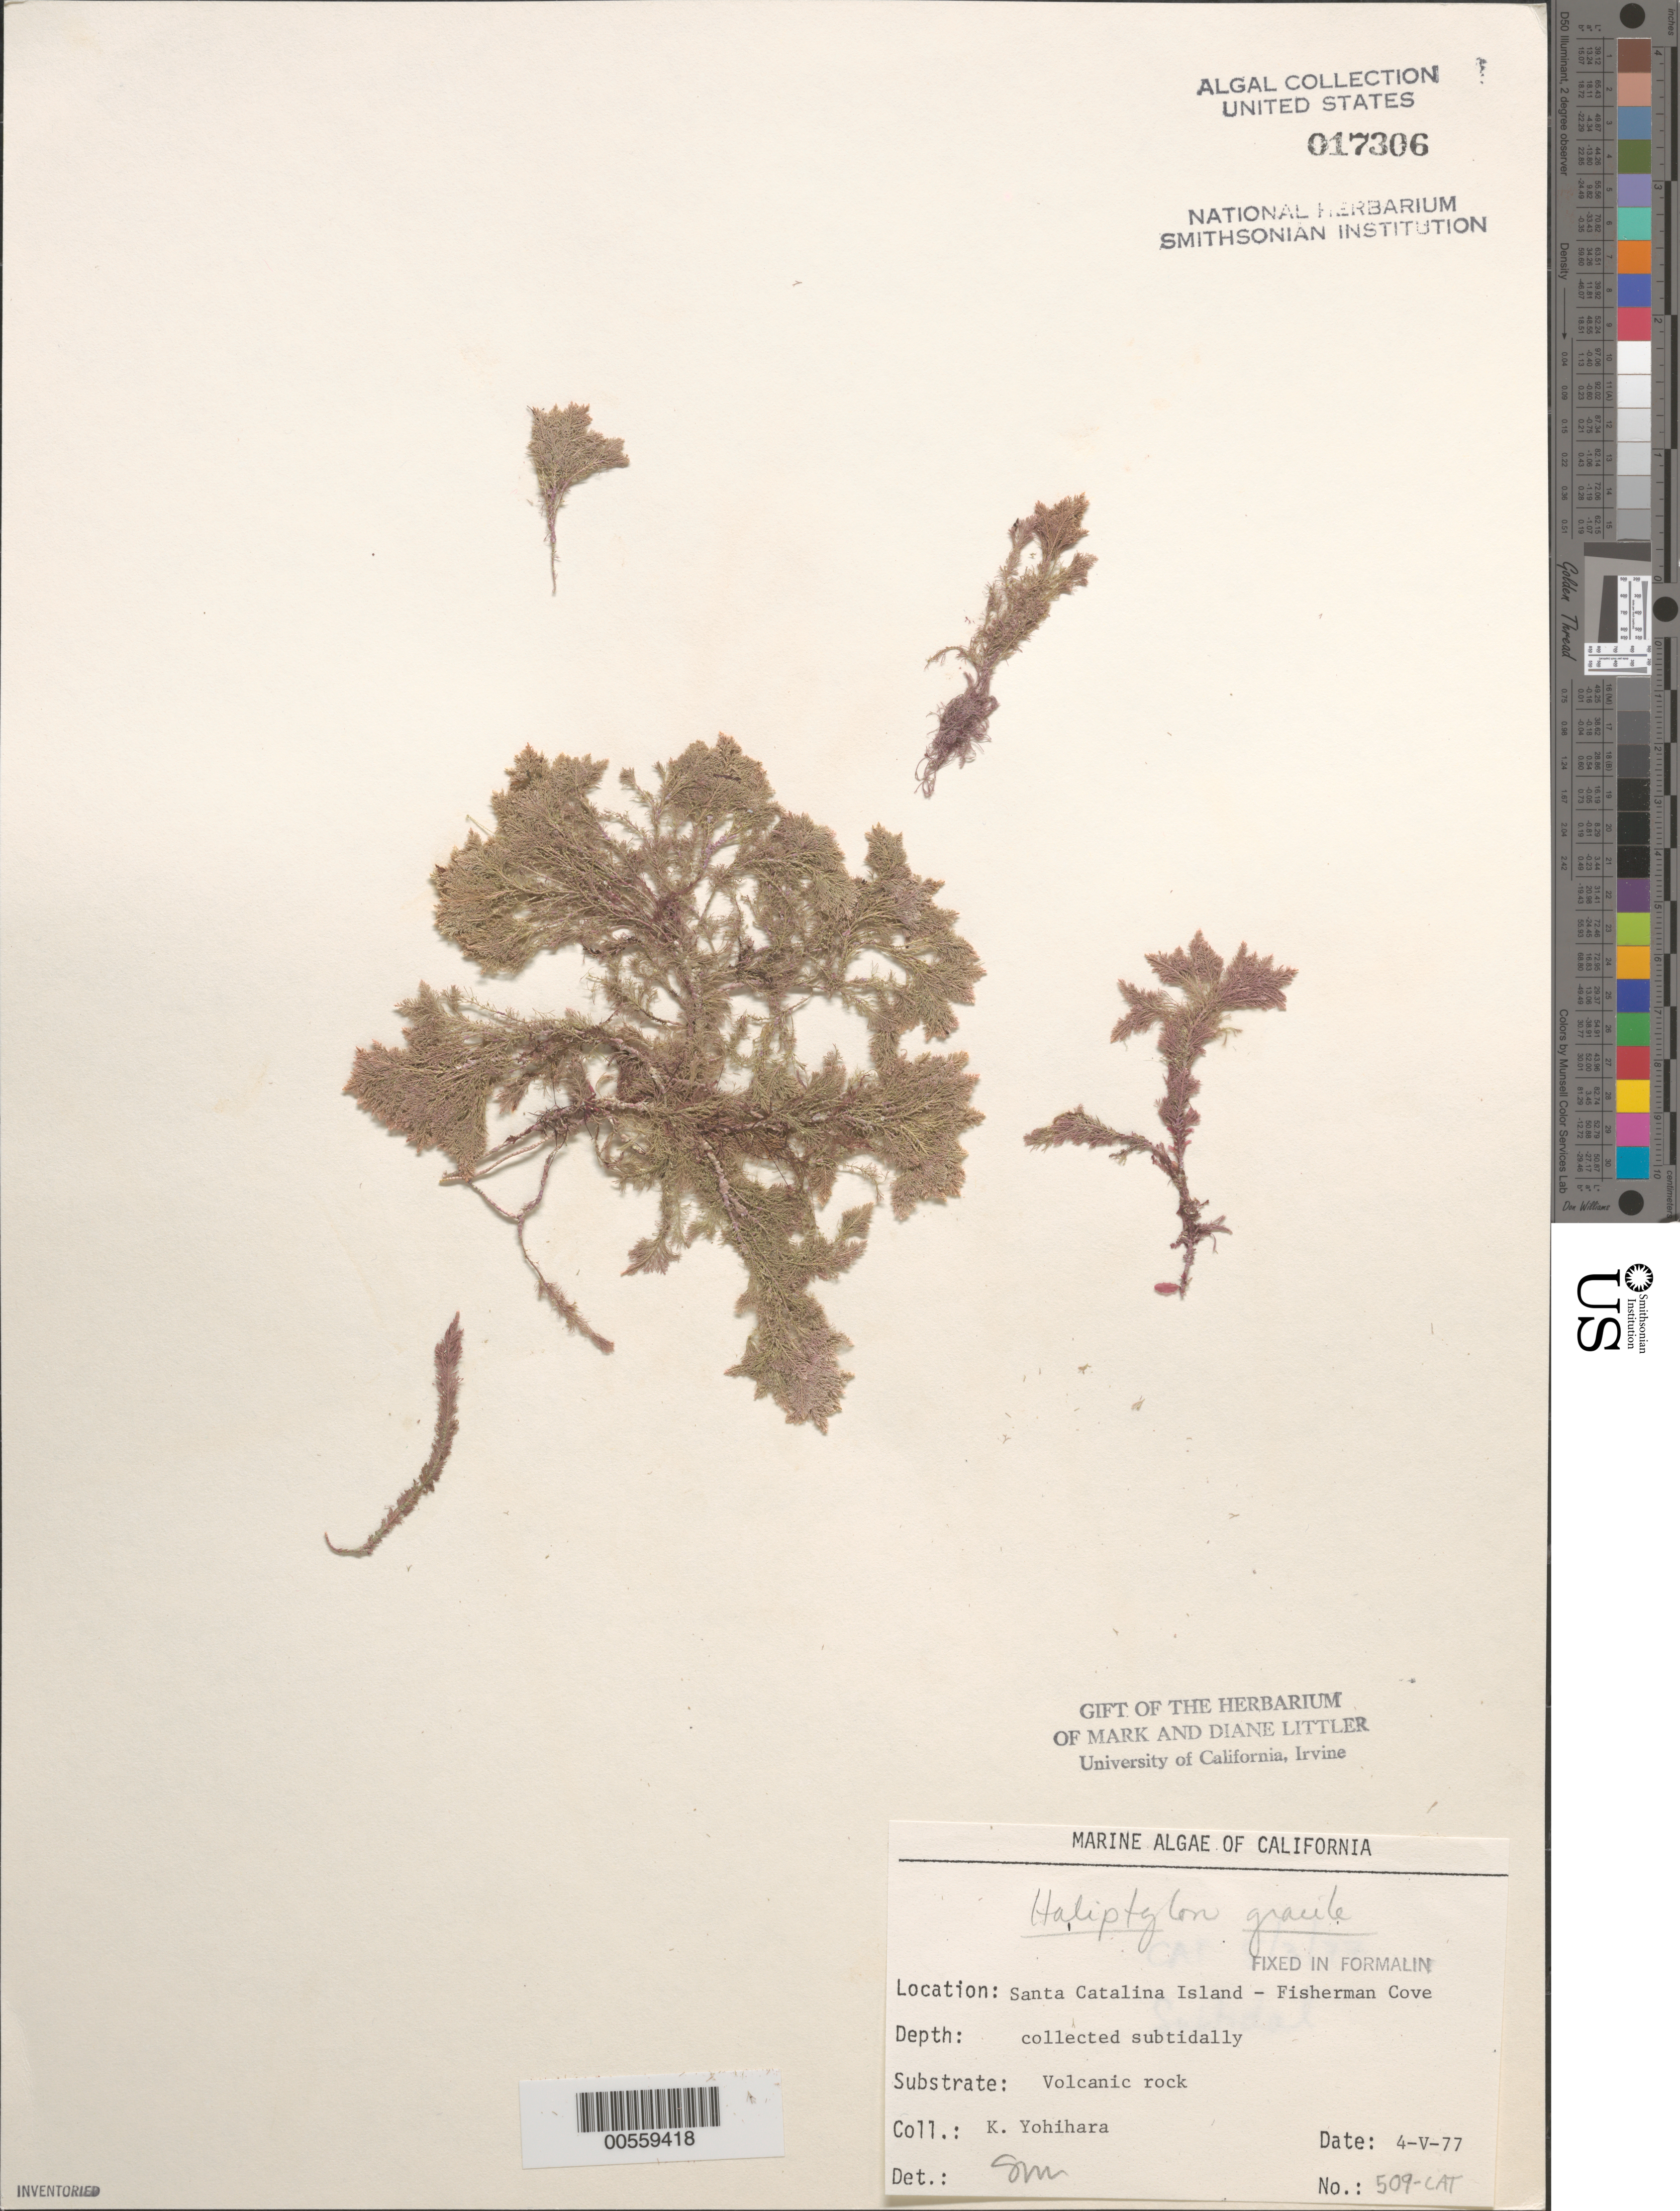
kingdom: Plantae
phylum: Rhodophyta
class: Florideophyceae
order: Corallinales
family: Corallinaceae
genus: Jania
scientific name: Jania rosea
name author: (Lam.) Decne.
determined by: Algae name updating Project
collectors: K. Yoshihara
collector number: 509-cat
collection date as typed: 04 May 1977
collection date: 1977-05-04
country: United States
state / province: California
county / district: Los Angeles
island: Santa Catalina Island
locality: Fishermen Cove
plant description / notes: BLM-SOCALBIGHT Rocky Intertidal Survey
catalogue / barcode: US 17306